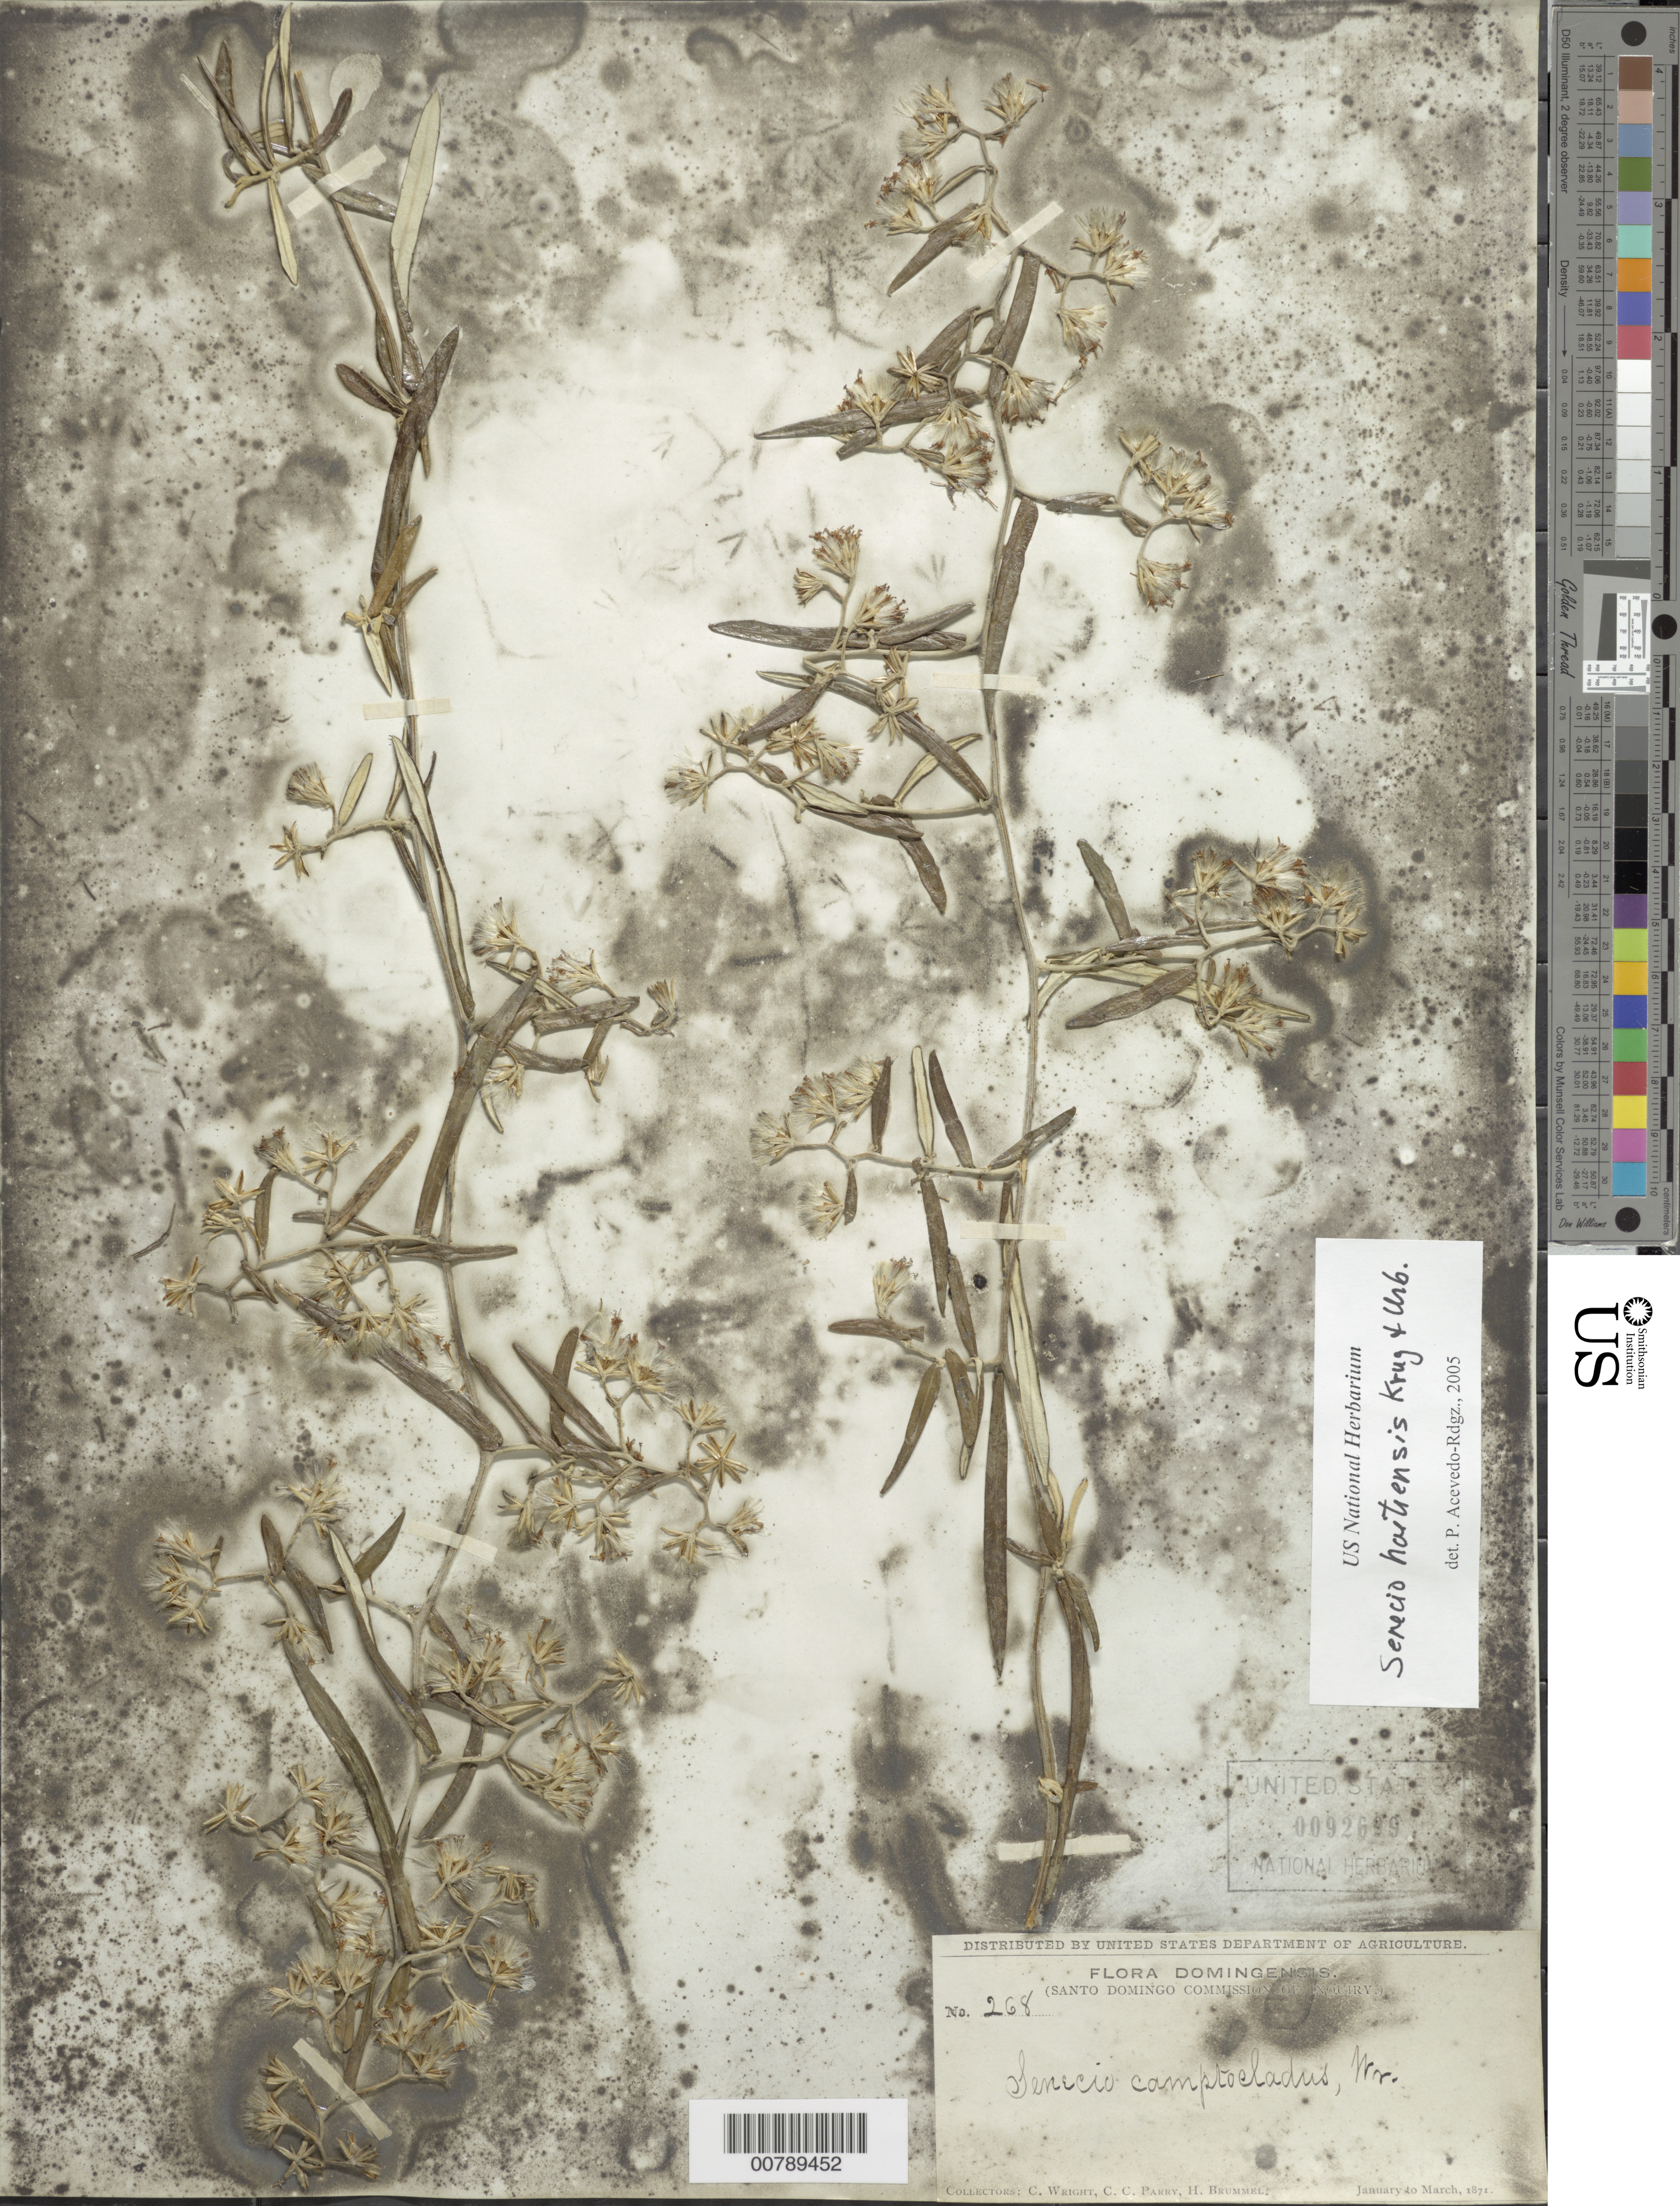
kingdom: Plantae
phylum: Tracheophyta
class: Magnoliopsida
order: Asterales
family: Asteraceae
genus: Senecio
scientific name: Senecio haitiensis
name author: Krug & Urb.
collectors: C. Wright, C. C. Parry & H. Brummel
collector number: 268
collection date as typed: Jan 1871 to -- Mar 1871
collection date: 1871-01/1871-03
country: Dominican Republic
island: Hispaniola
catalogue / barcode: US 92699